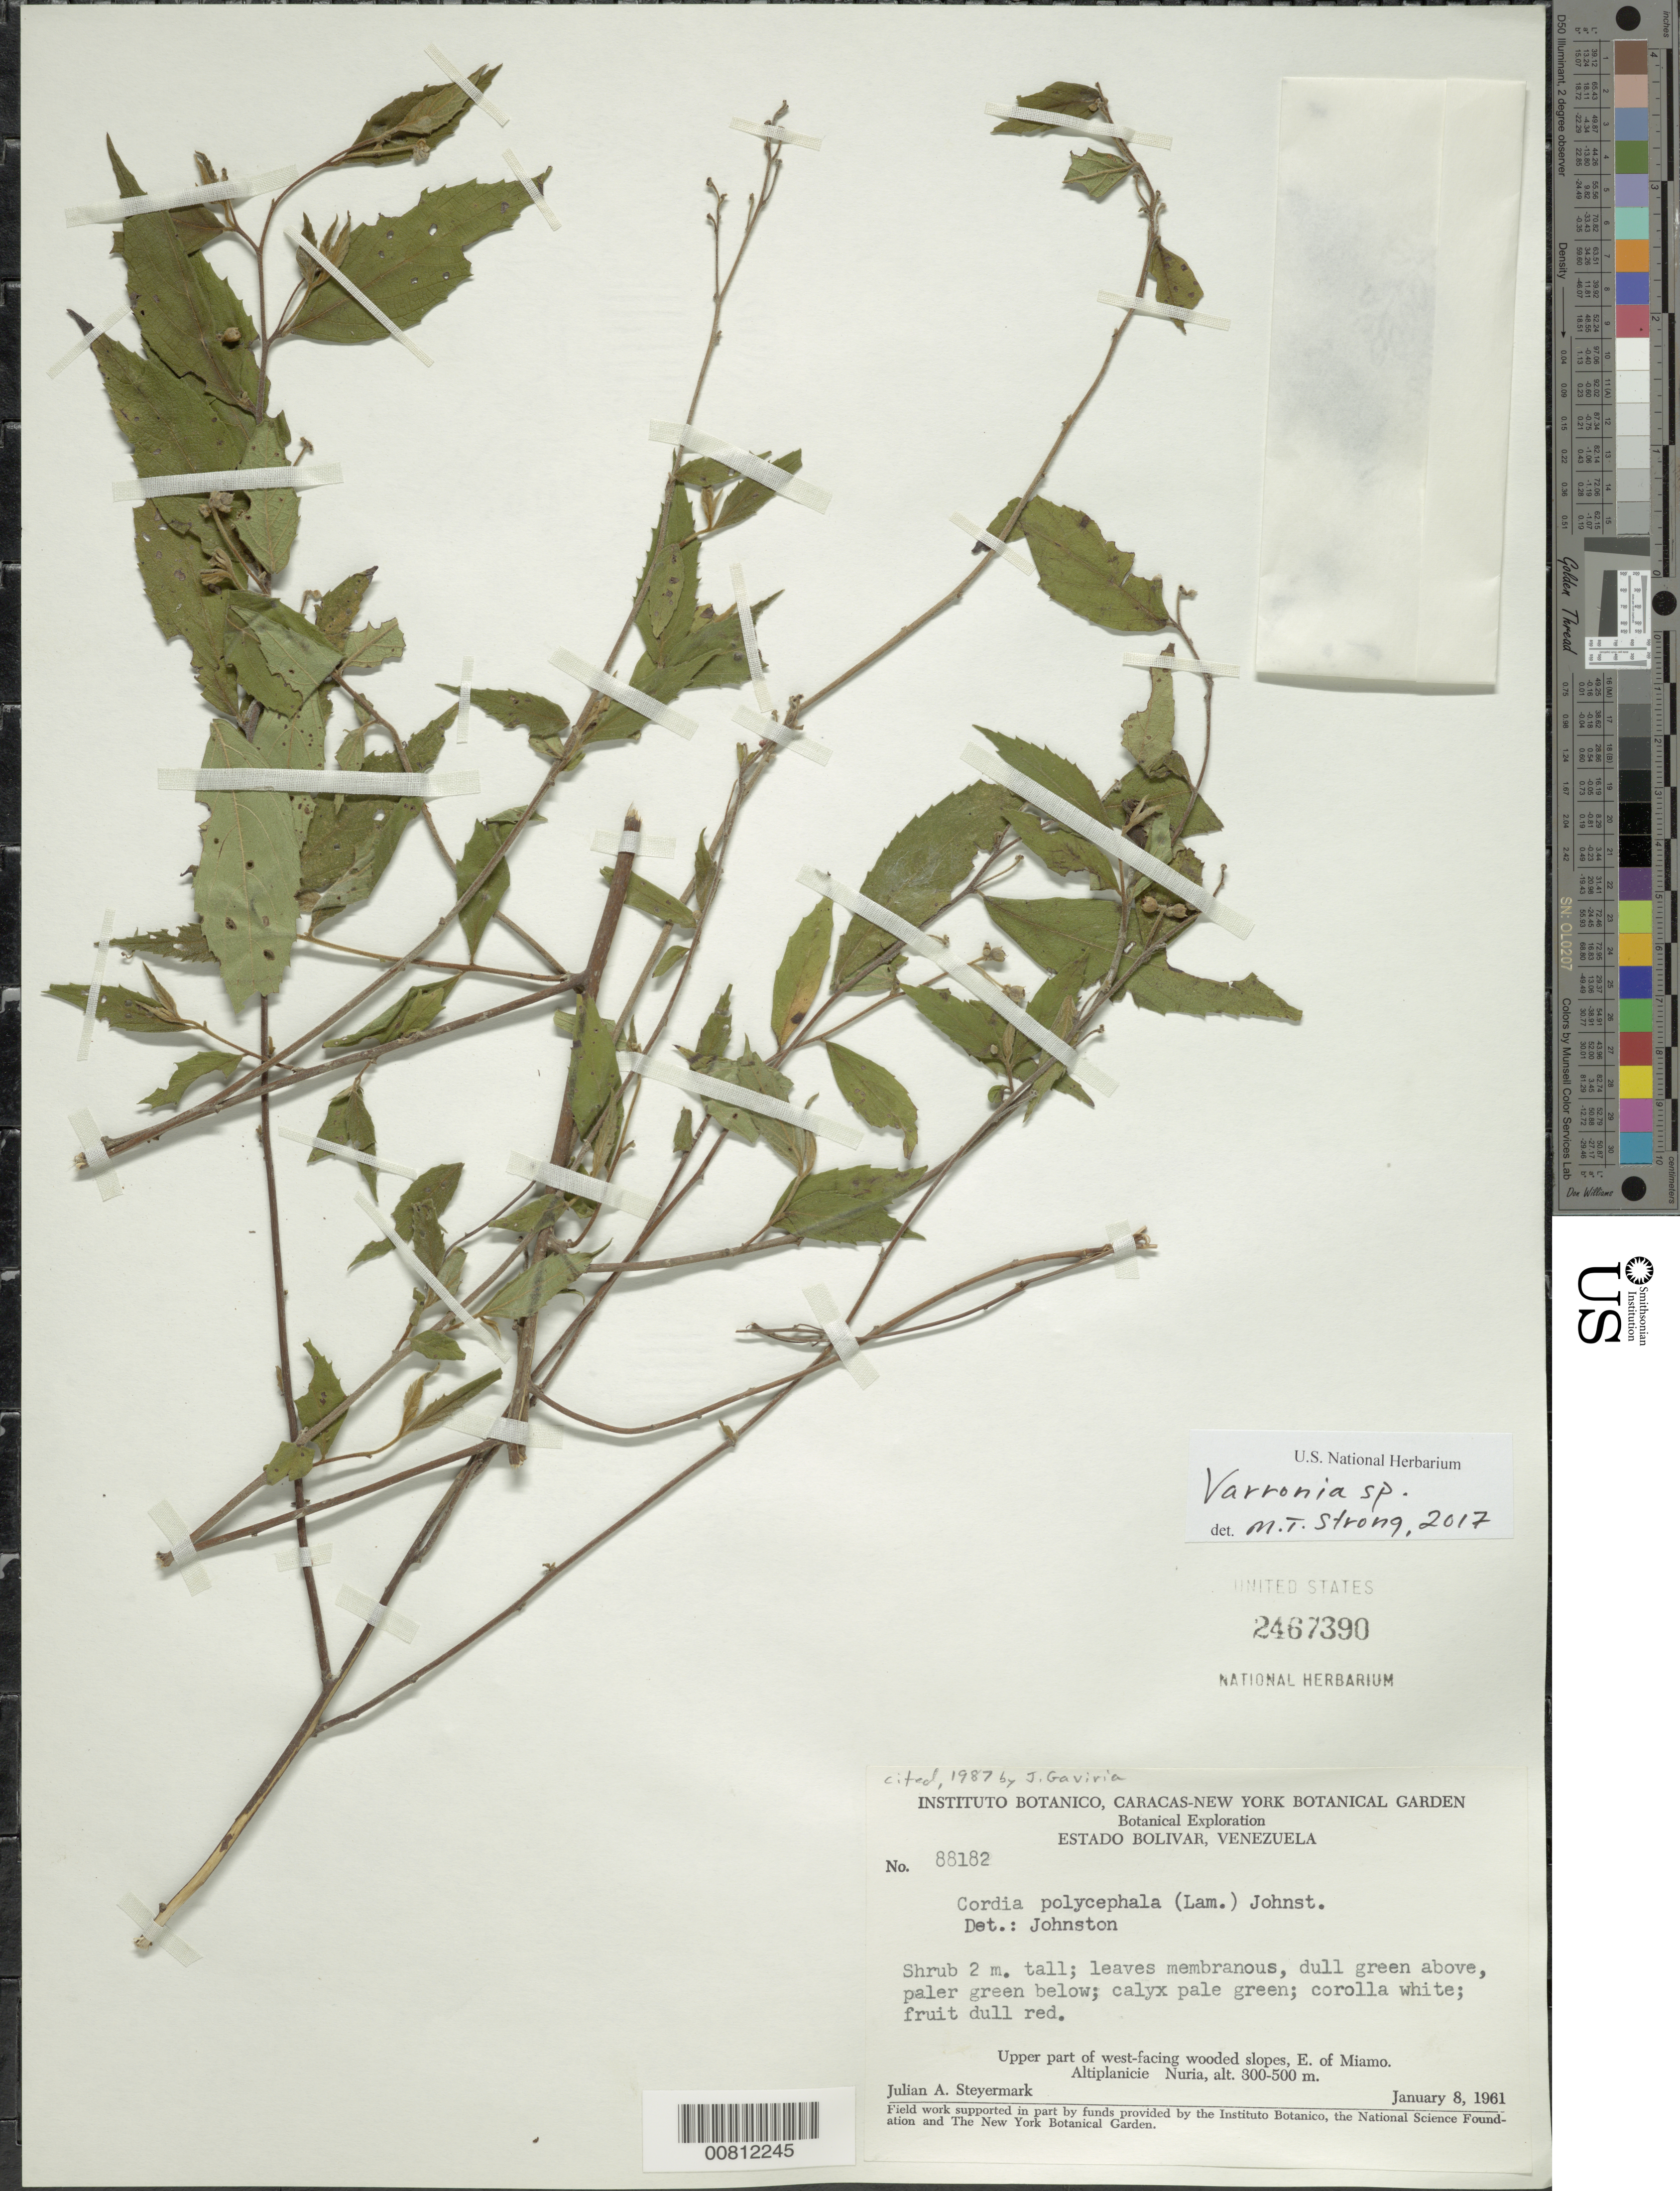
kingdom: Plantae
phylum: Tracheophyta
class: Magnoliopsida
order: Boraginales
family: Cordiaceae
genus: Cordia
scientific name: Cordia polycephala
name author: (Lam.) I.M. Johnst.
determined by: Gaviria, J. C.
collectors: J. Steyermark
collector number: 88182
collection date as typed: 8-Jan-61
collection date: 1961-01-08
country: Venezuela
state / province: Bolívar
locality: Altiplanicie de Nuria, E of Miamo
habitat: Upper part of W-facing wooded slopes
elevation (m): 300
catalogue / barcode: US 2467390